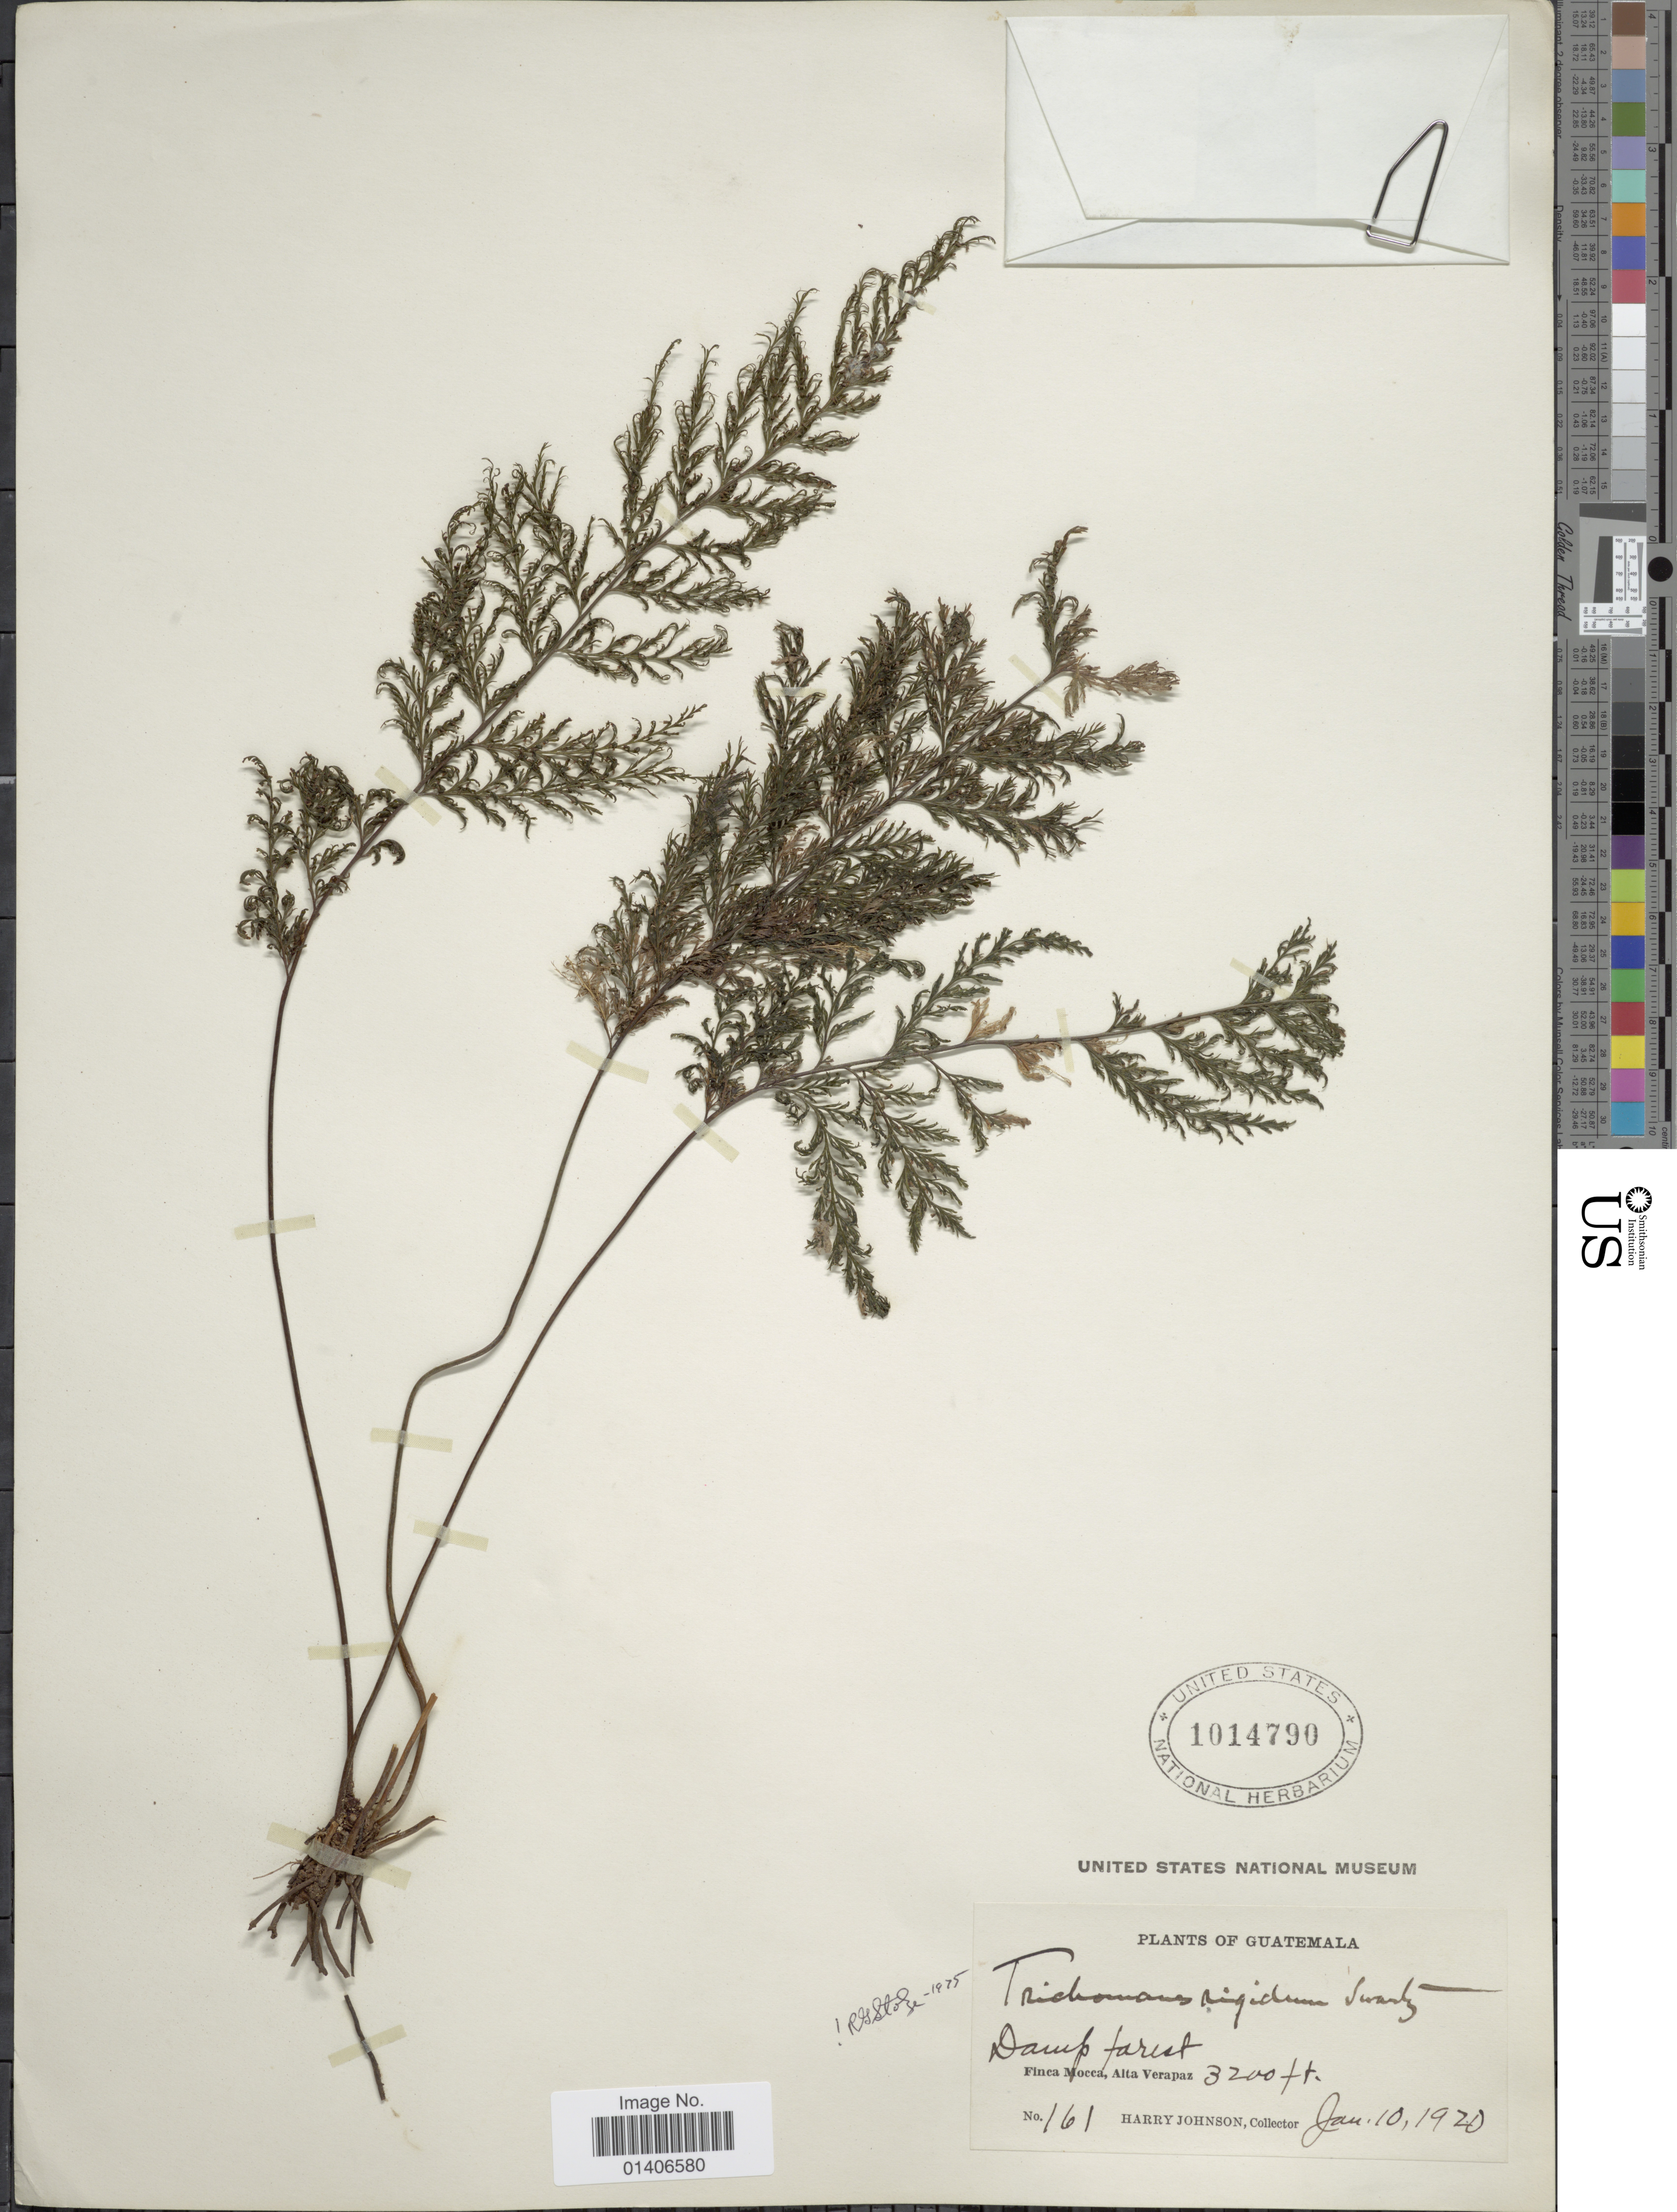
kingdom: Plantae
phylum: Tracheophyta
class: Polypodiopsida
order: Hymenophyllales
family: Hymenophyllaceae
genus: Abrodictyum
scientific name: Abrodictyum rigidum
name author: (Sw.) Ebihara & Dubuisson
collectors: H. Johnson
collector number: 161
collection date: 1920-01-10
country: Guatemala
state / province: Alta Verapaz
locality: Damp forest, Finca Mocca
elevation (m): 975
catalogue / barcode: US 1014790